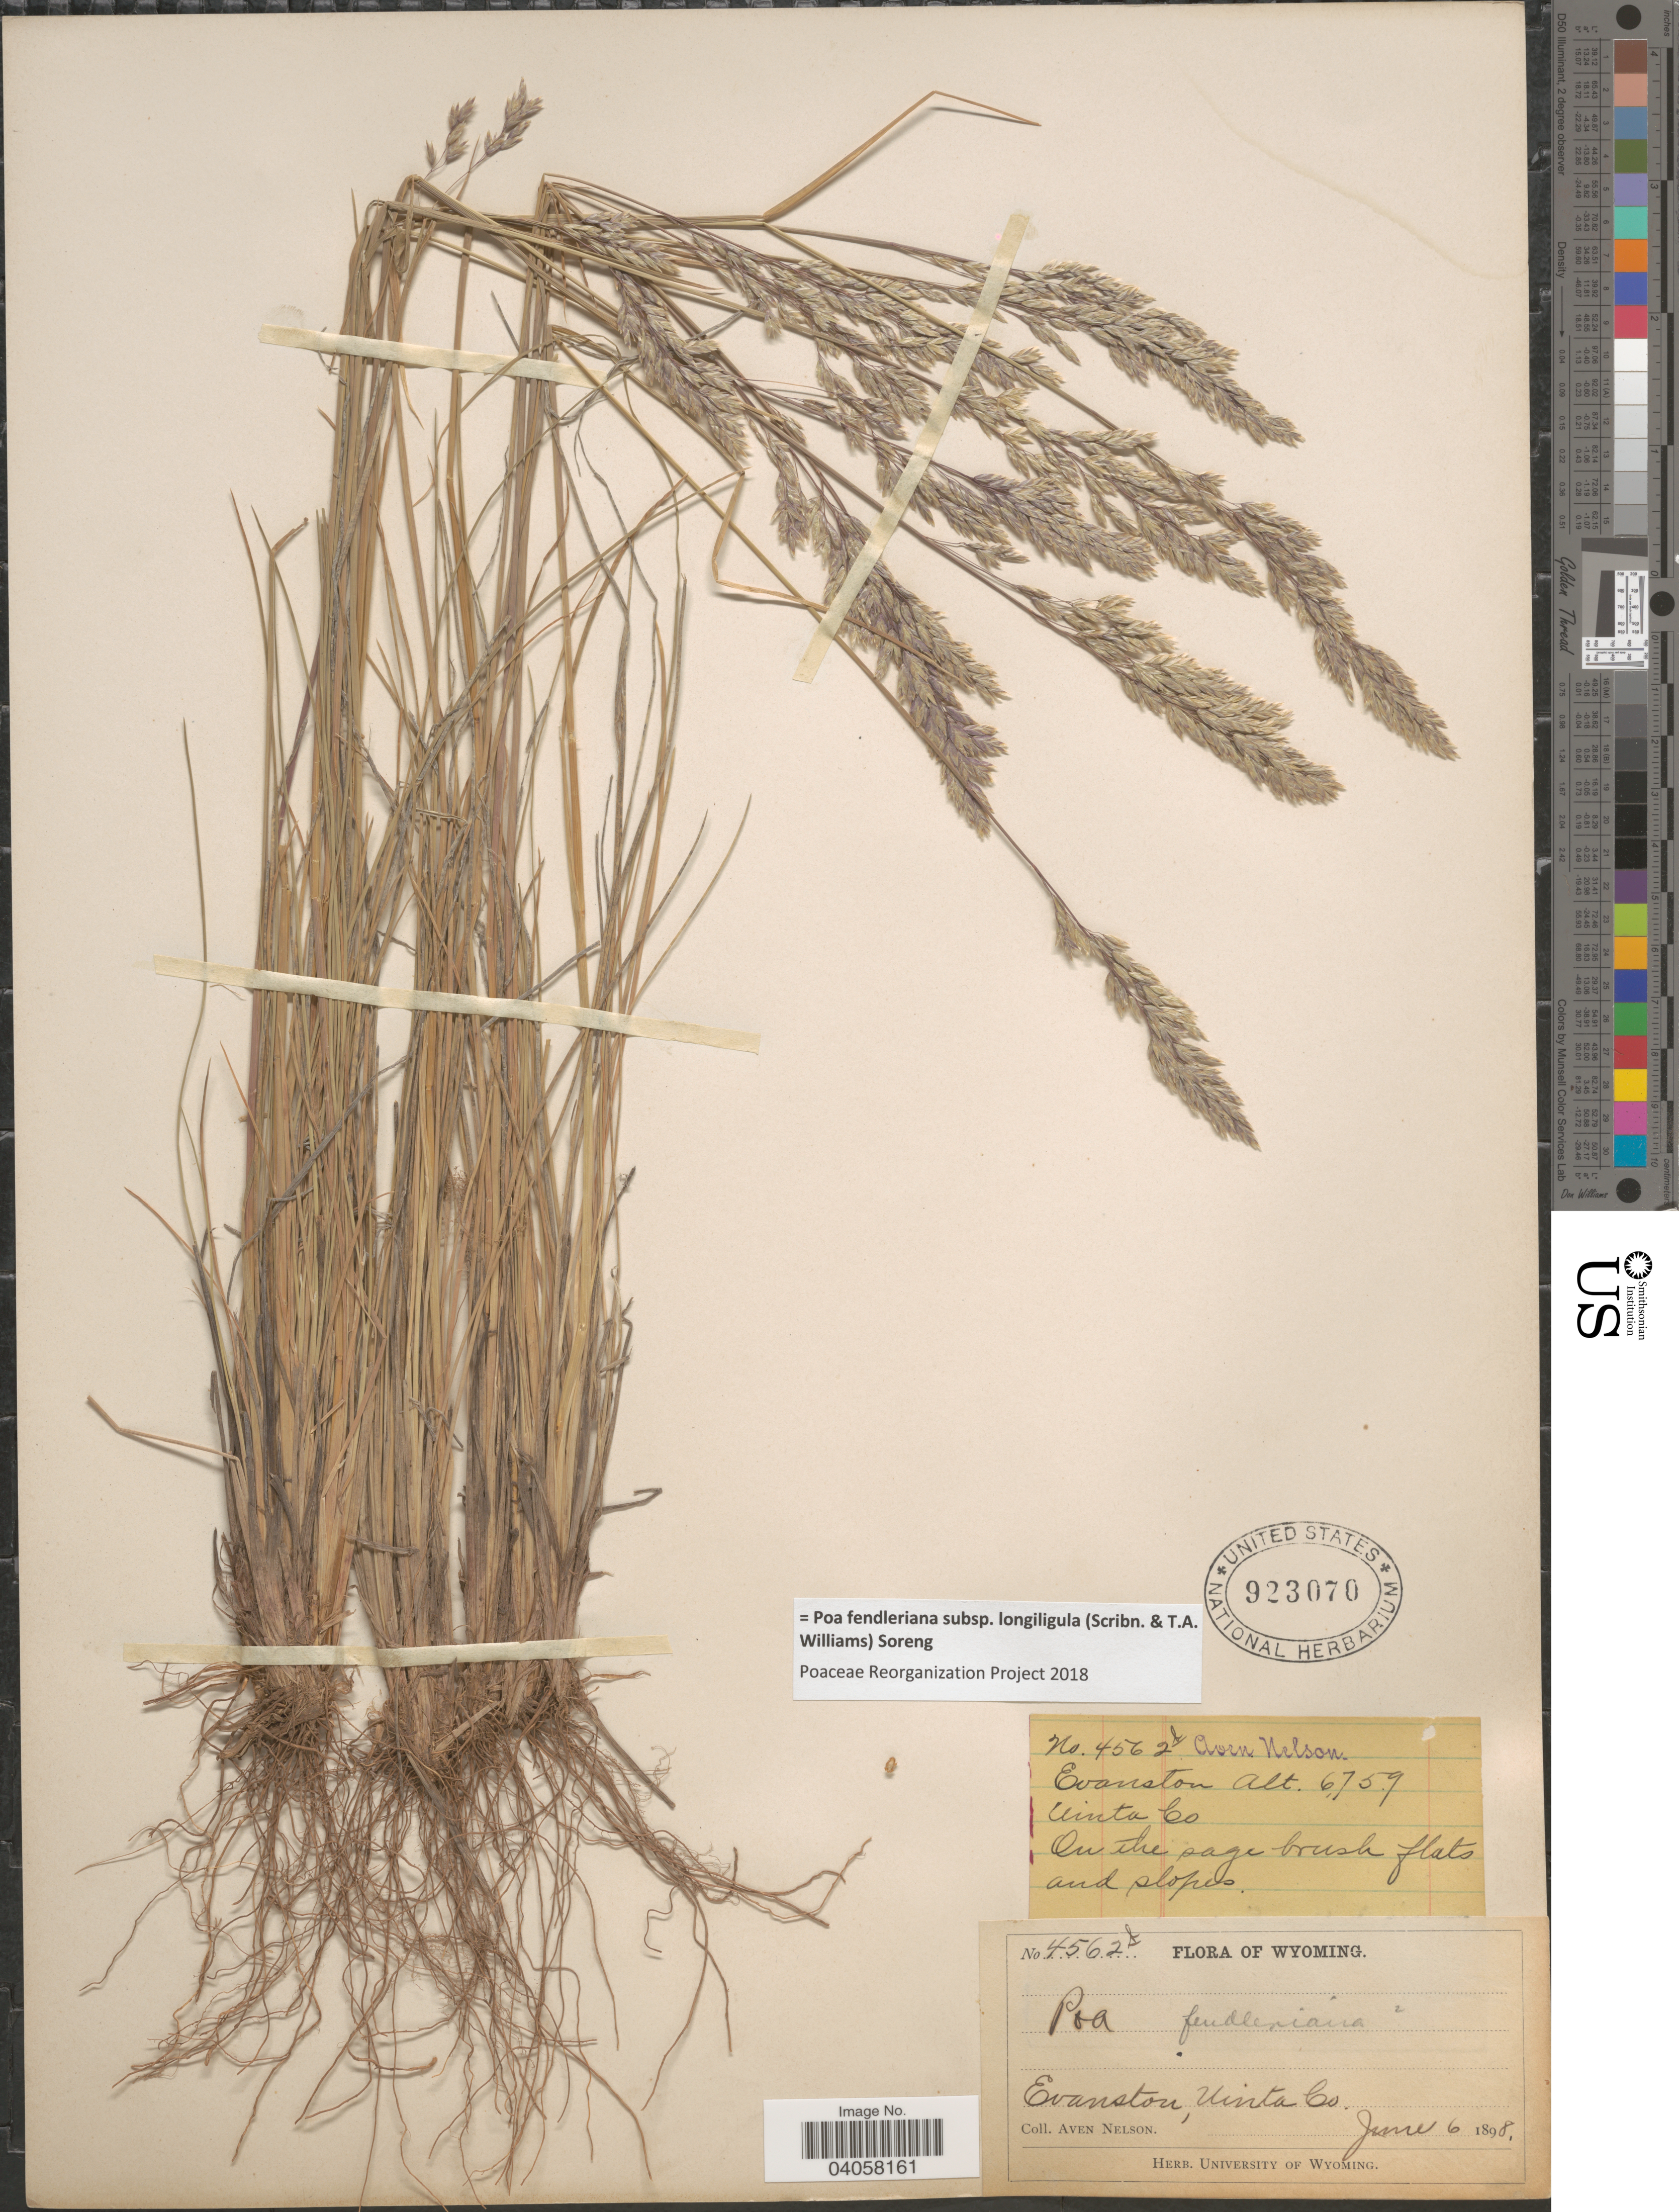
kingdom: Plantae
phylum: Tracheophyta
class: Liliopsida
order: Poales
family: Poaceae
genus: Poa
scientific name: Poa fendleriana subsp. longiligula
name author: (Scribn. & T.A. Williams) Soreng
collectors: A. Nelson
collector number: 4562f*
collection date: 1898-06-06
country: United States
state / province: Wyoming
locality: Evanston, Uinta Co.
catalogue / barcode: US 923070